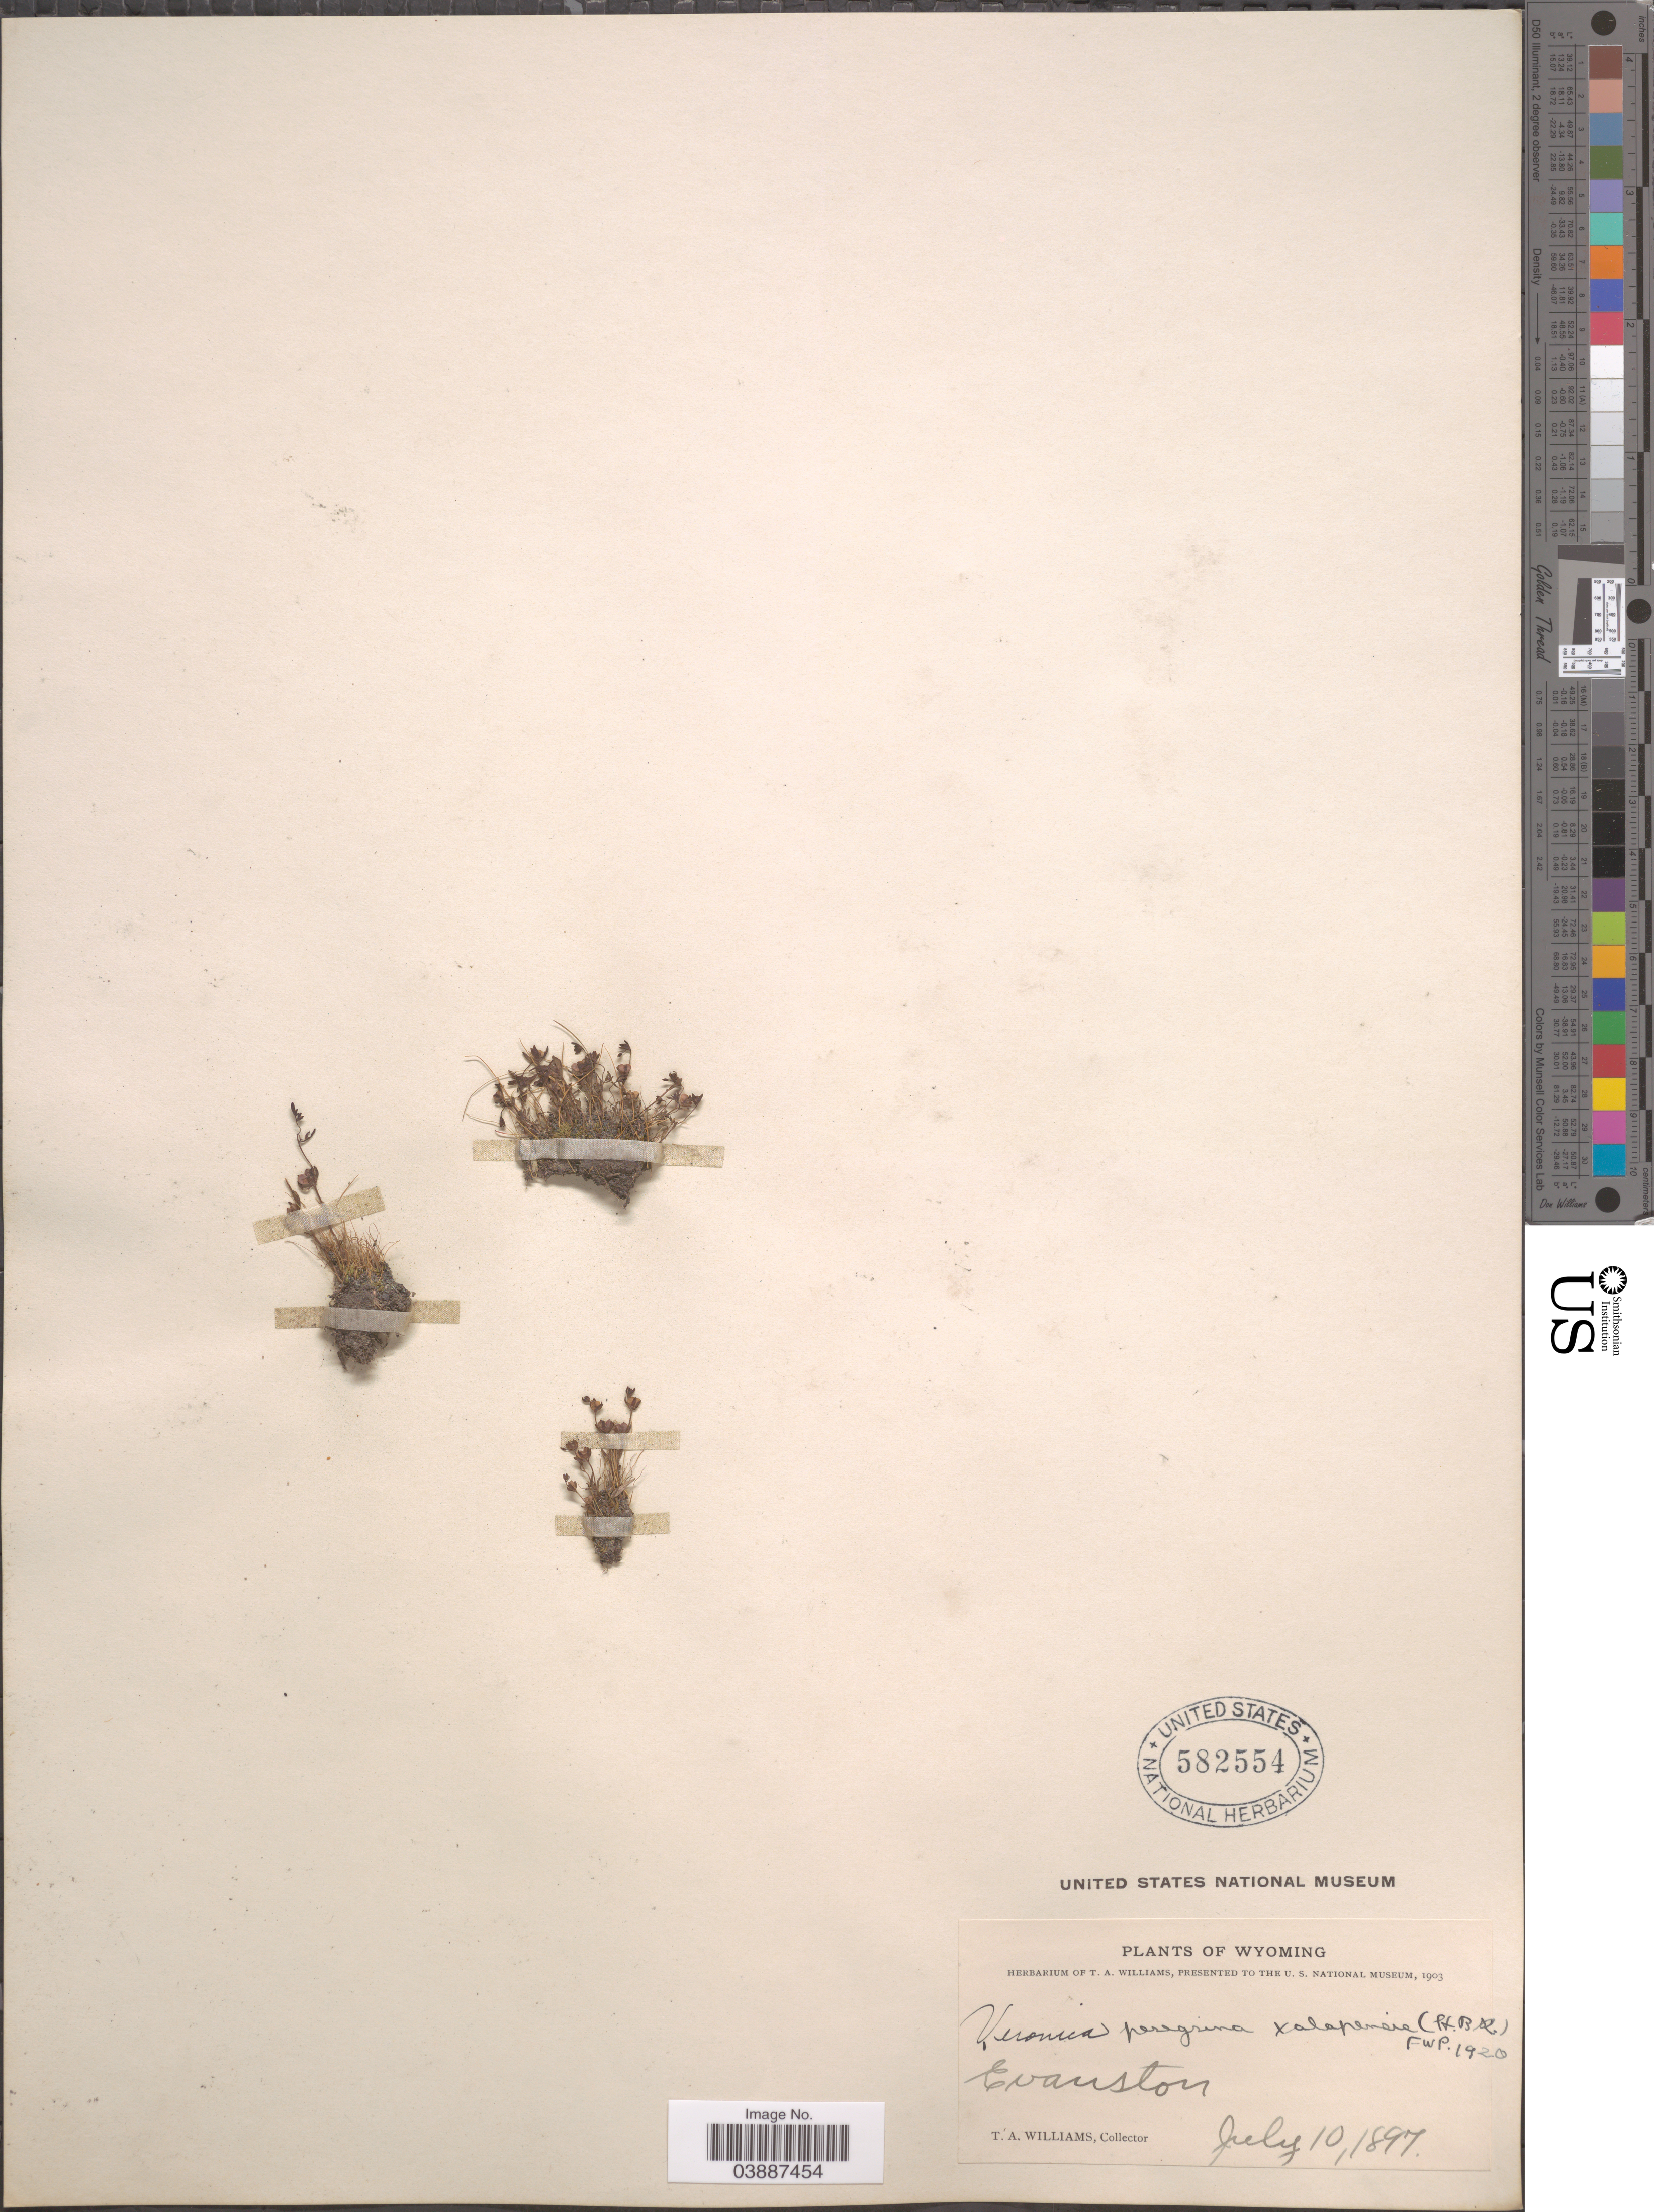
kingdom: Plantae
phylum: Tracheophyta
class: Magnoliopsida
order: Lamiales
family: Plantaginaceae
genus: Veronica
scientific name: Veronica peregrina var. xalapensis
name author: Kunth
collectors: T. Williams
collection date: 1897-07-10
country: United States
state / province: Wyoming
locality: Evanston.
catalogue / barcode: US 582554